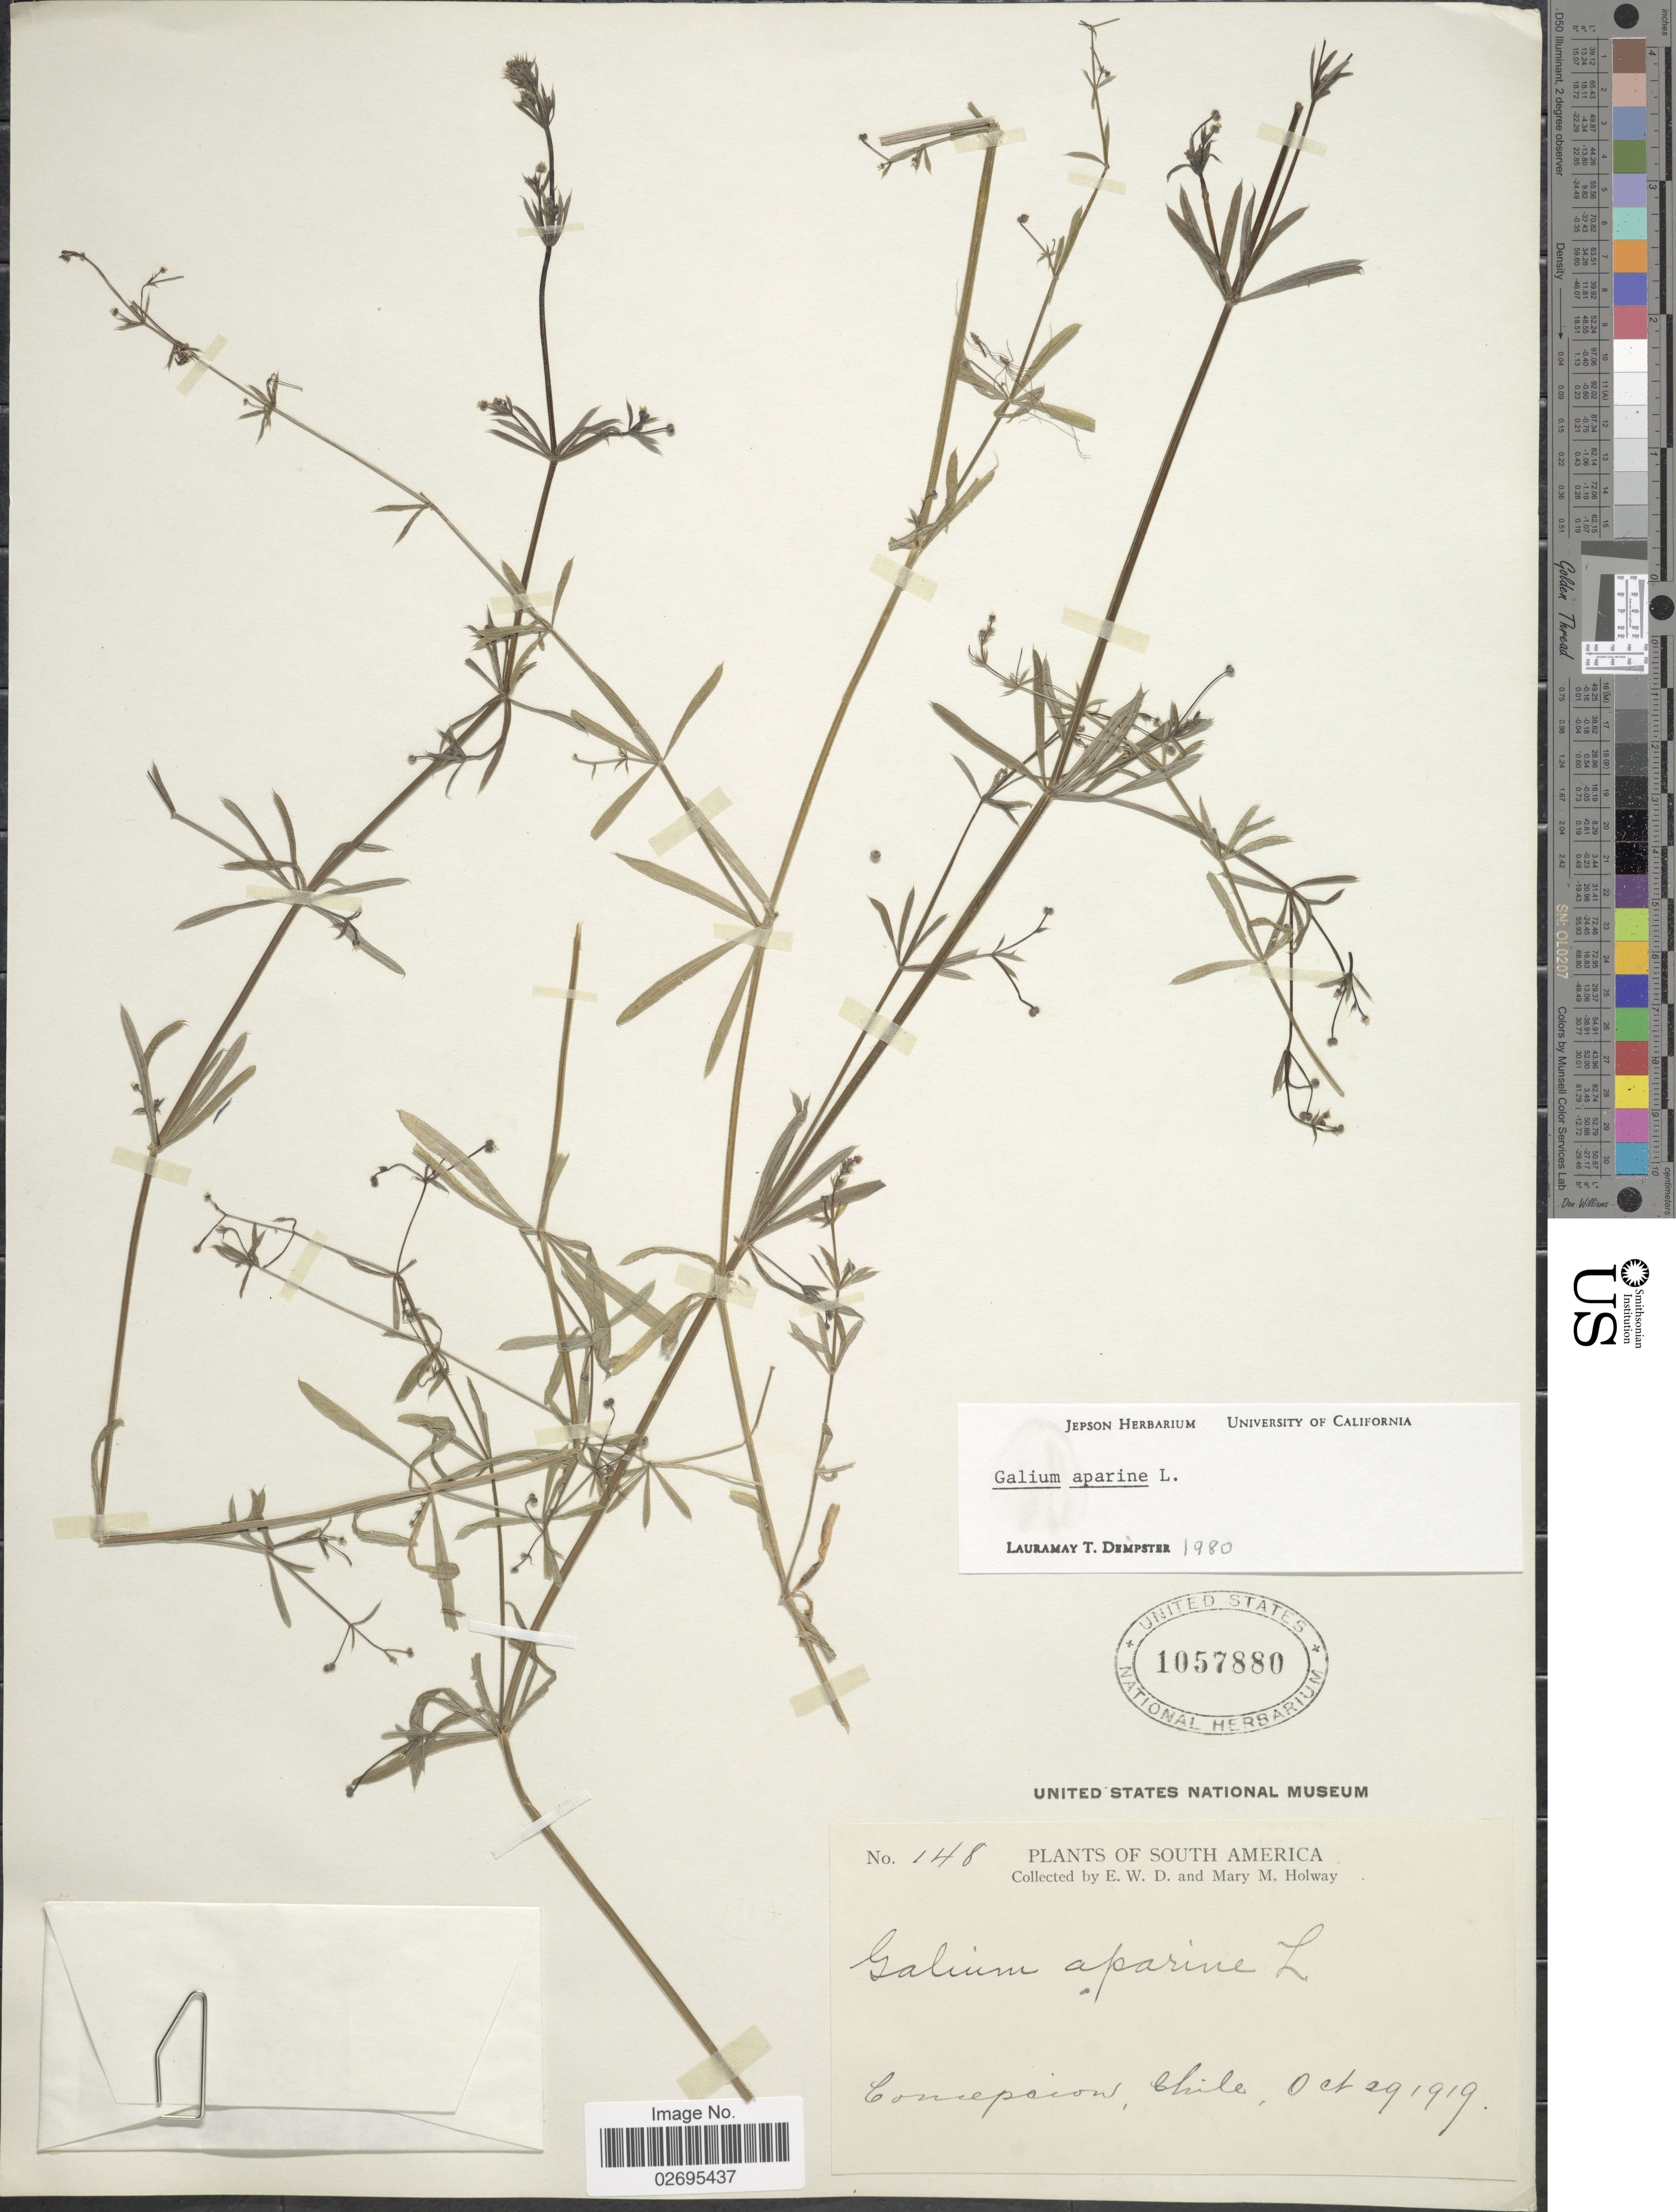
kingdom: Plantae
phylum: Tracheophyta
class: Magnoliopsida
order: Gentianales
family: Rubiaceae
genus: Galium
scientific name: Galium aparine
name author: L.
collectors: E. W. D. Holway & M. M. Holway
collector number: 148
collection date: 1919-10-29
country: Chile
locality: Concepcion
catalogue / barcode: US 1057880